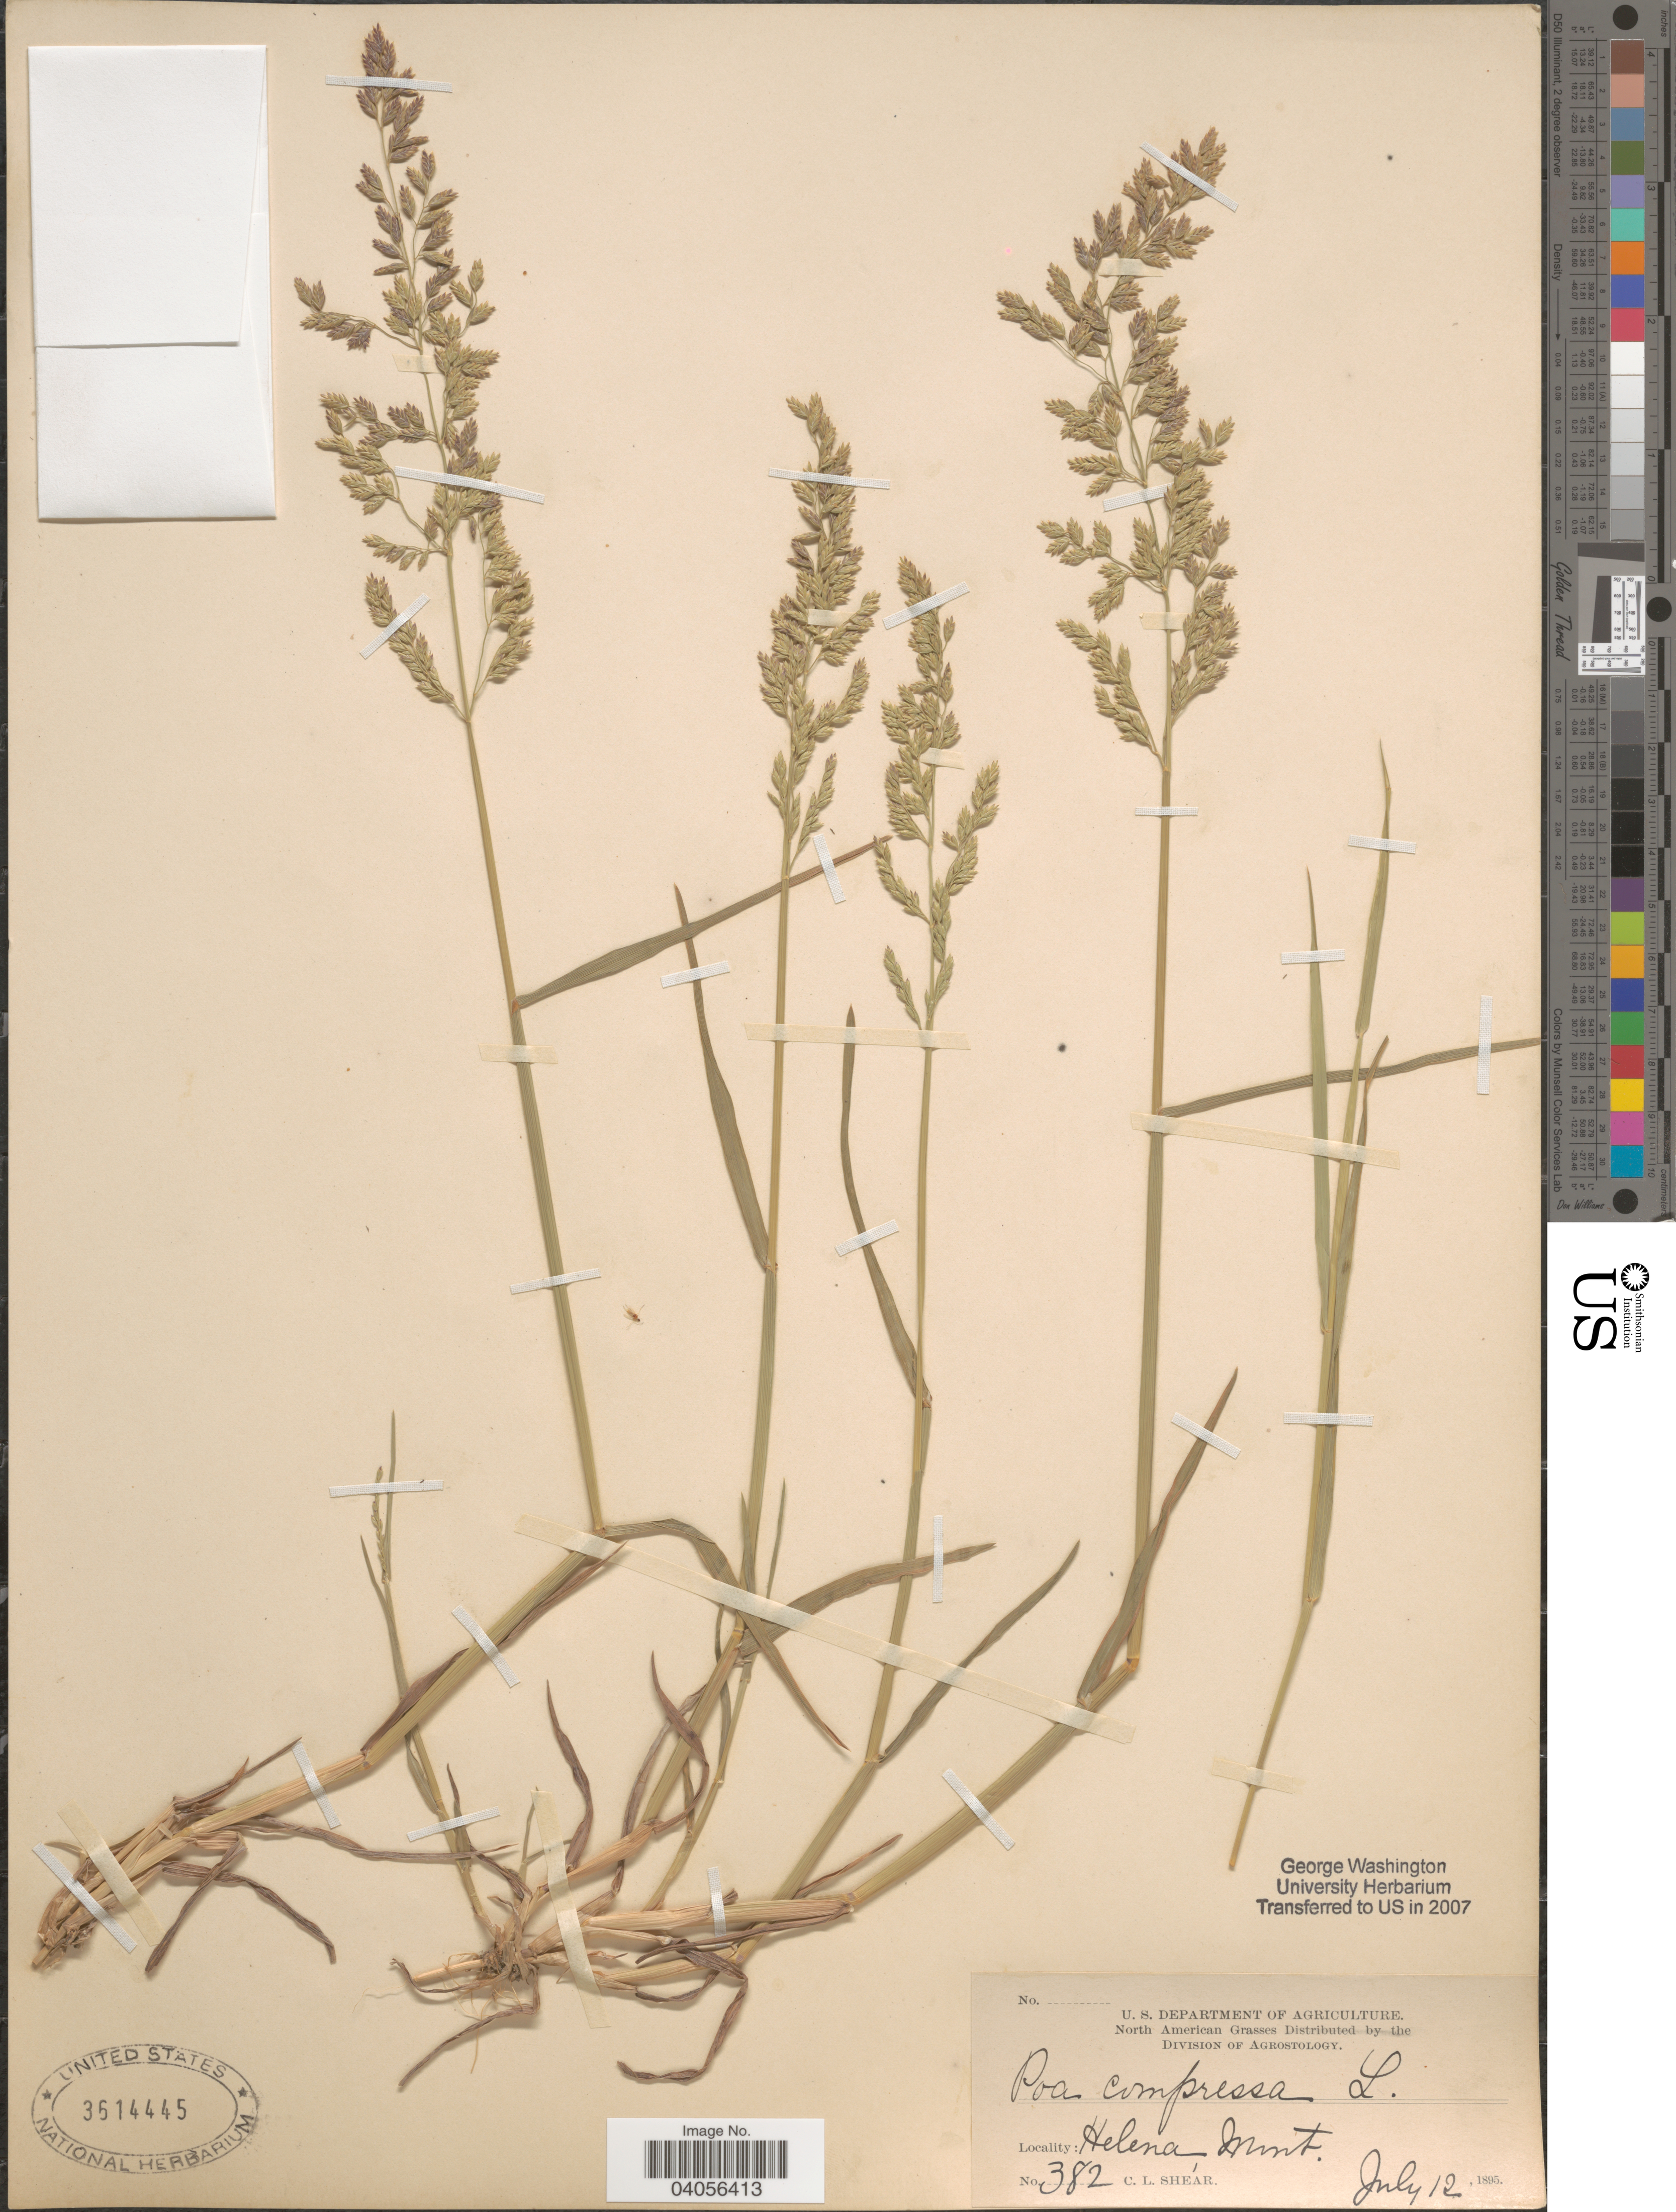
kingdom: Plantae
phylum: Tracheophyta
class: Liliopsida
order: Poales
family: Poaceae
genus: Poa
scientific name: Poa compressa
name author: L.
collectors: C. L. Shear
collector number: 382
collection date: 1895-07-12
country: United States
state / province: Montana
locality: Helena.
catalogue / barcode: US 3614445